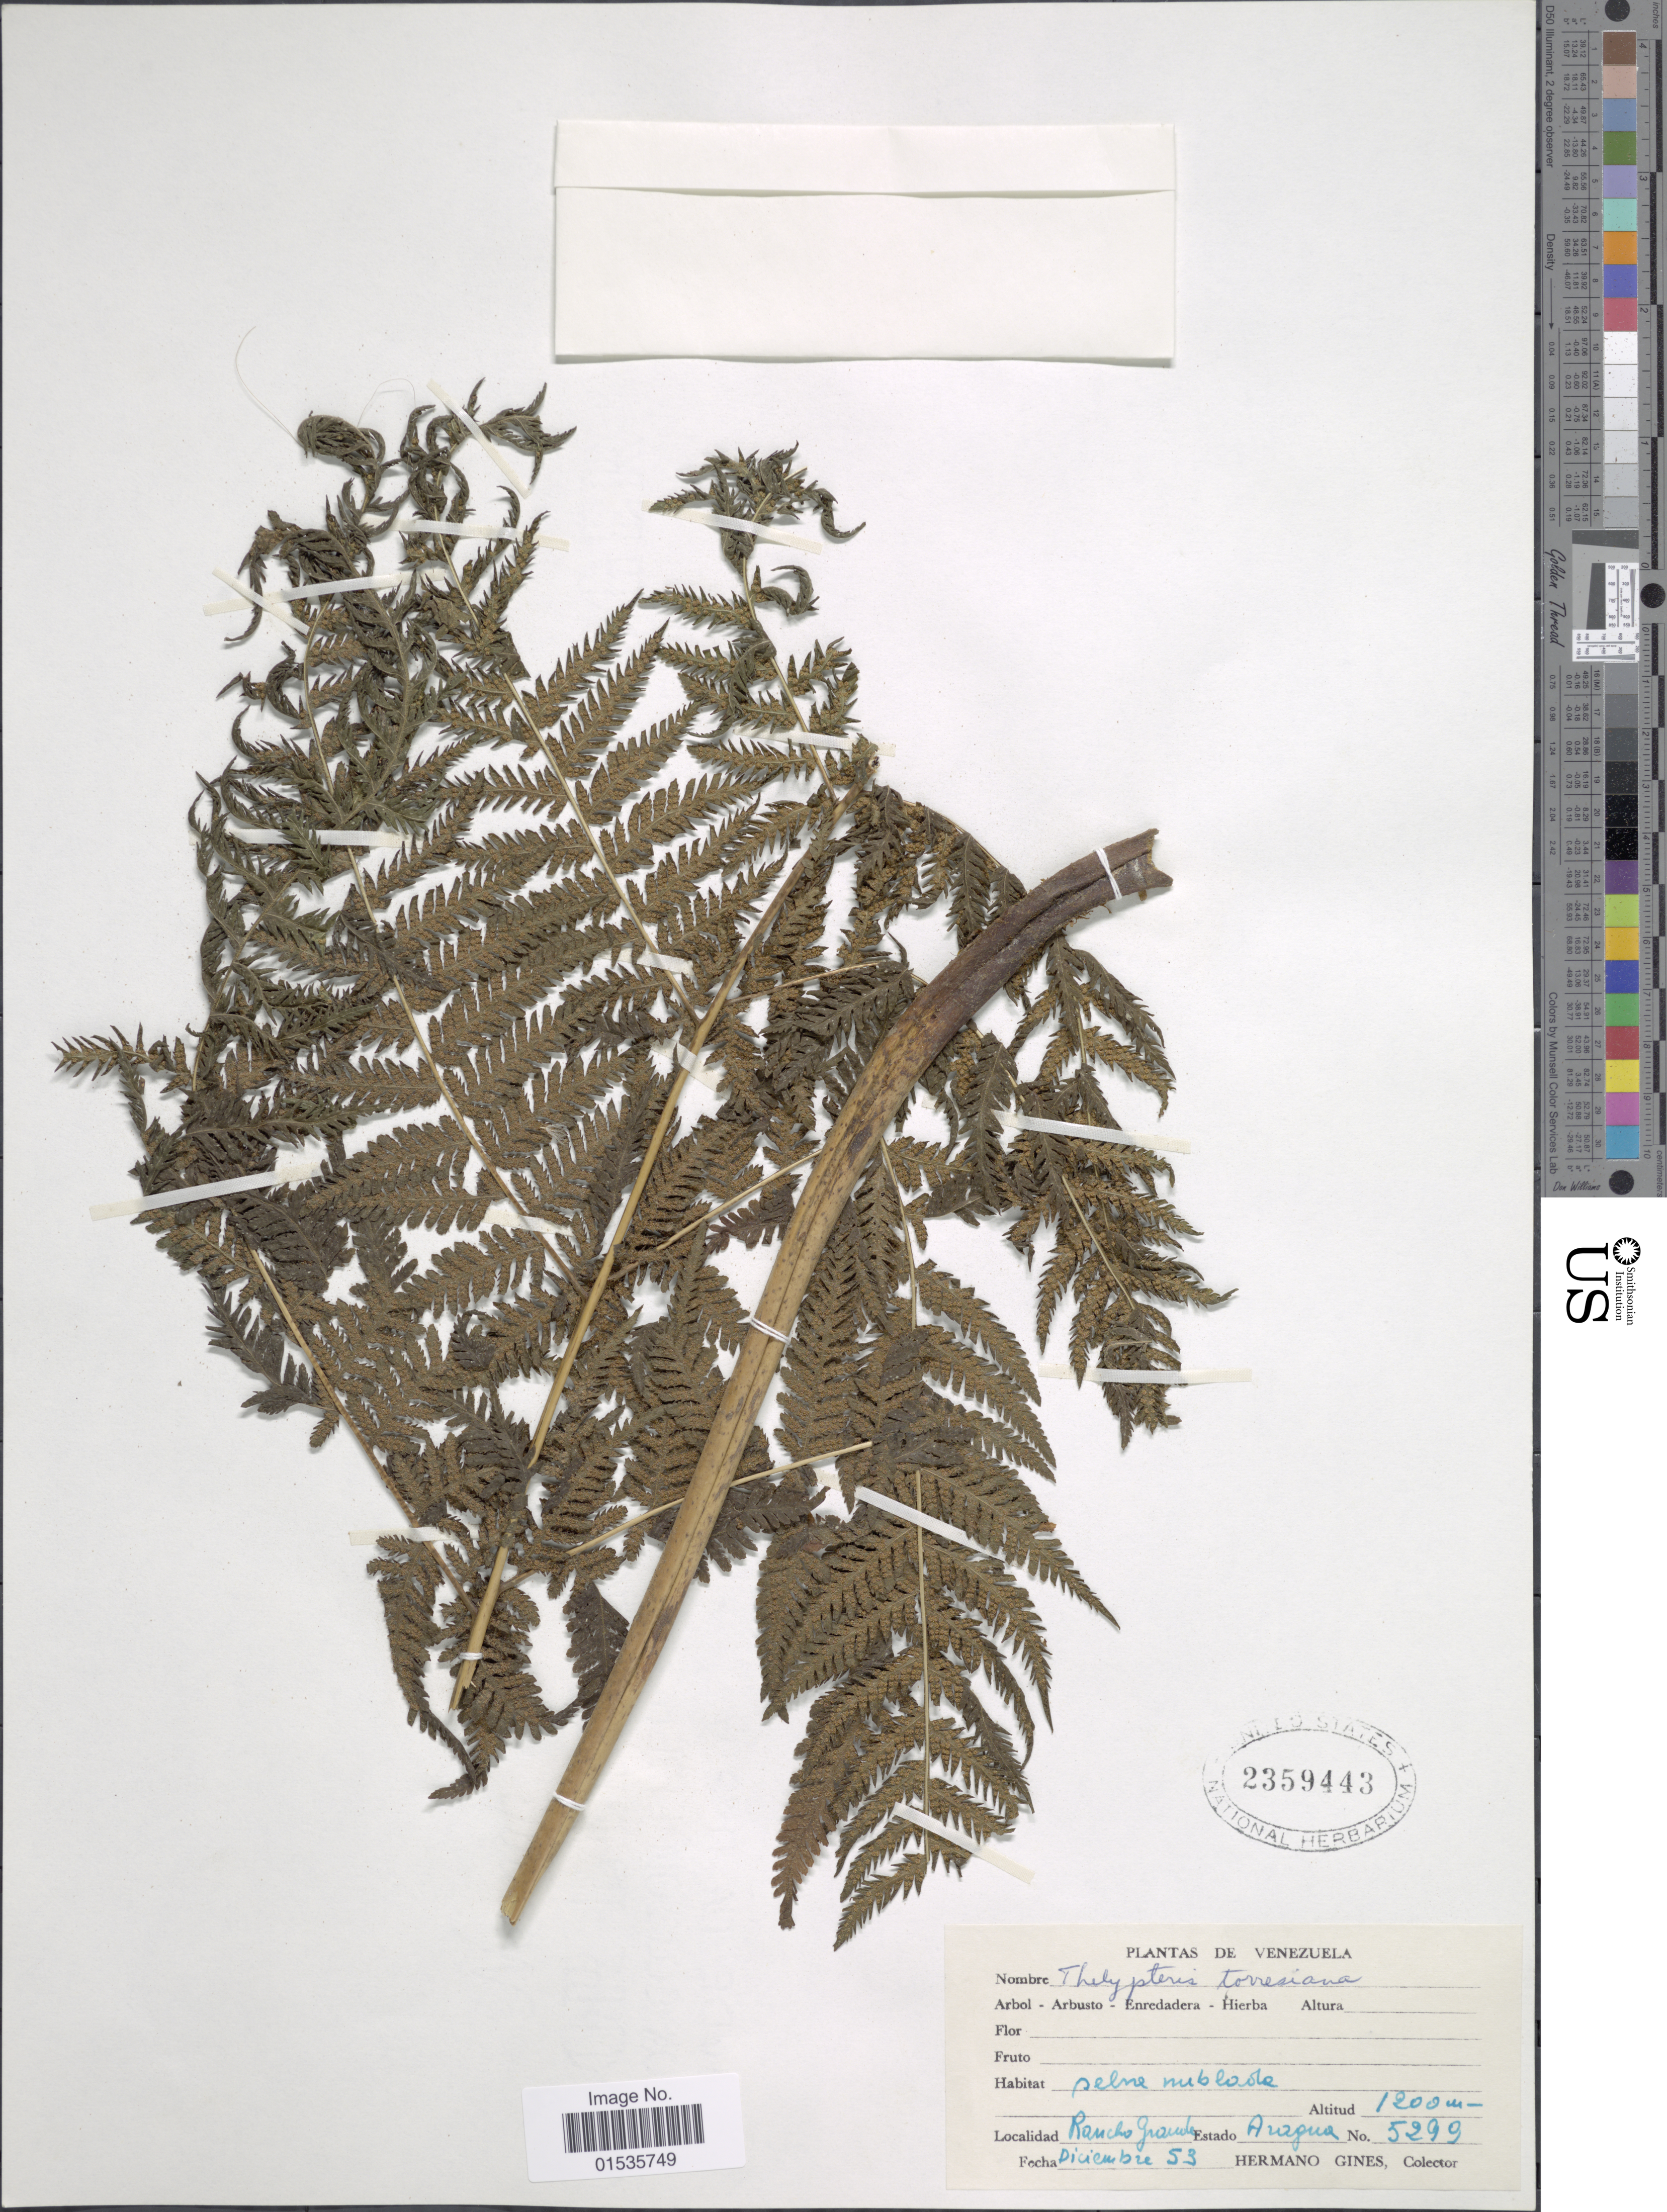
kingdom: Plantae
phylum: Tracheophyta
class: Polypodiopsida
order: Polypodiales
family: Thelypteridaceae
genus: Macrothelypteris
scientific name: Macrothelypteris torresiana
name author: (Gaudich.) Ching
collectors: Bro. Gines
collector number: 5299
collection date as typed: Transcribed d/m/y: /12/53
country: Venezuela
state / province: Aragua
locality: Venezuela, Rancho Grande, Estado Aragua.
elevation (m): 1200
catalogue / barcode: US 2359443